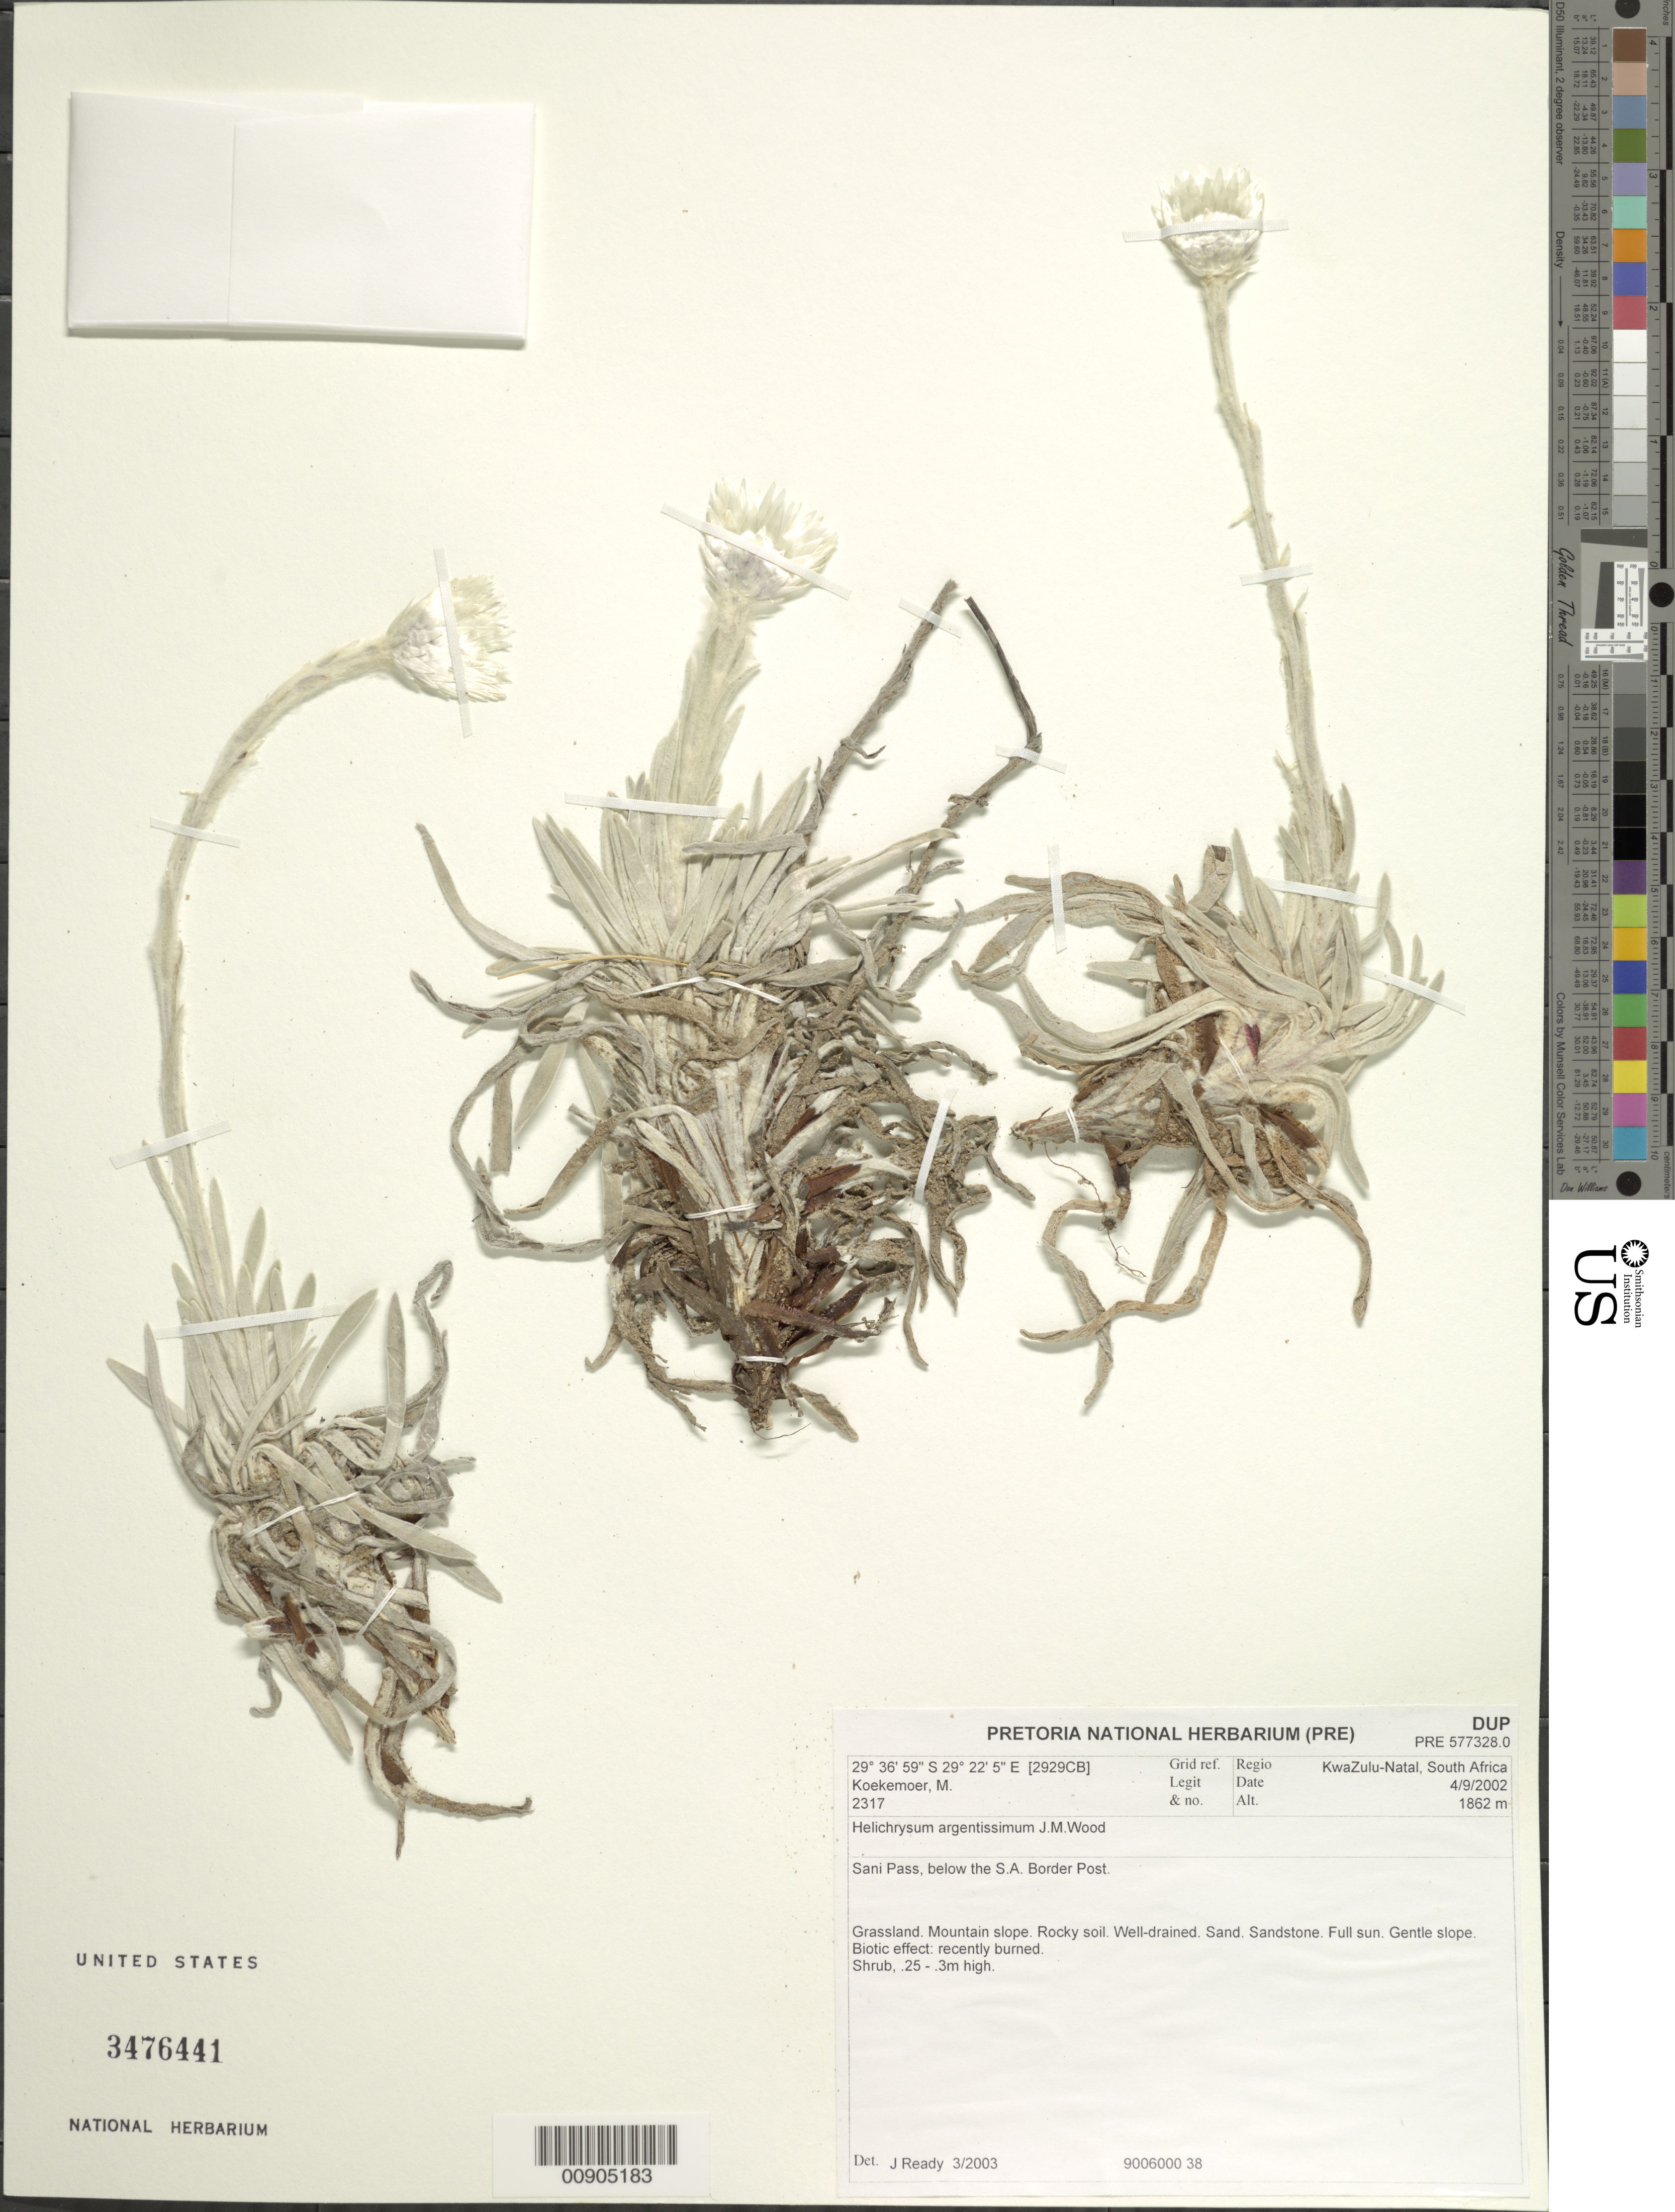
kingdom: Plantae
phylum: Tracheophyta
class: Magnoliopsida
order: Asterales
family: Asteraceae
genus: Helichrysum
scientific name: Helichrysum argentissimum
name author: J.M. Wood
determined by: Ready, J.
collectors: M. Koekemoer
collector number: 2317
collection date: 2002-09-04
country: South Africa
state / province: KwaZulu-Natal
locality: Sani Pass, below the S.A. Border Post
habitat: Grassland, mountain slope, rocky soil, well-drained, sand, sandstone, full sun, gentle slope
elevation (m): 1862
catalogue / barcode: US 3476441